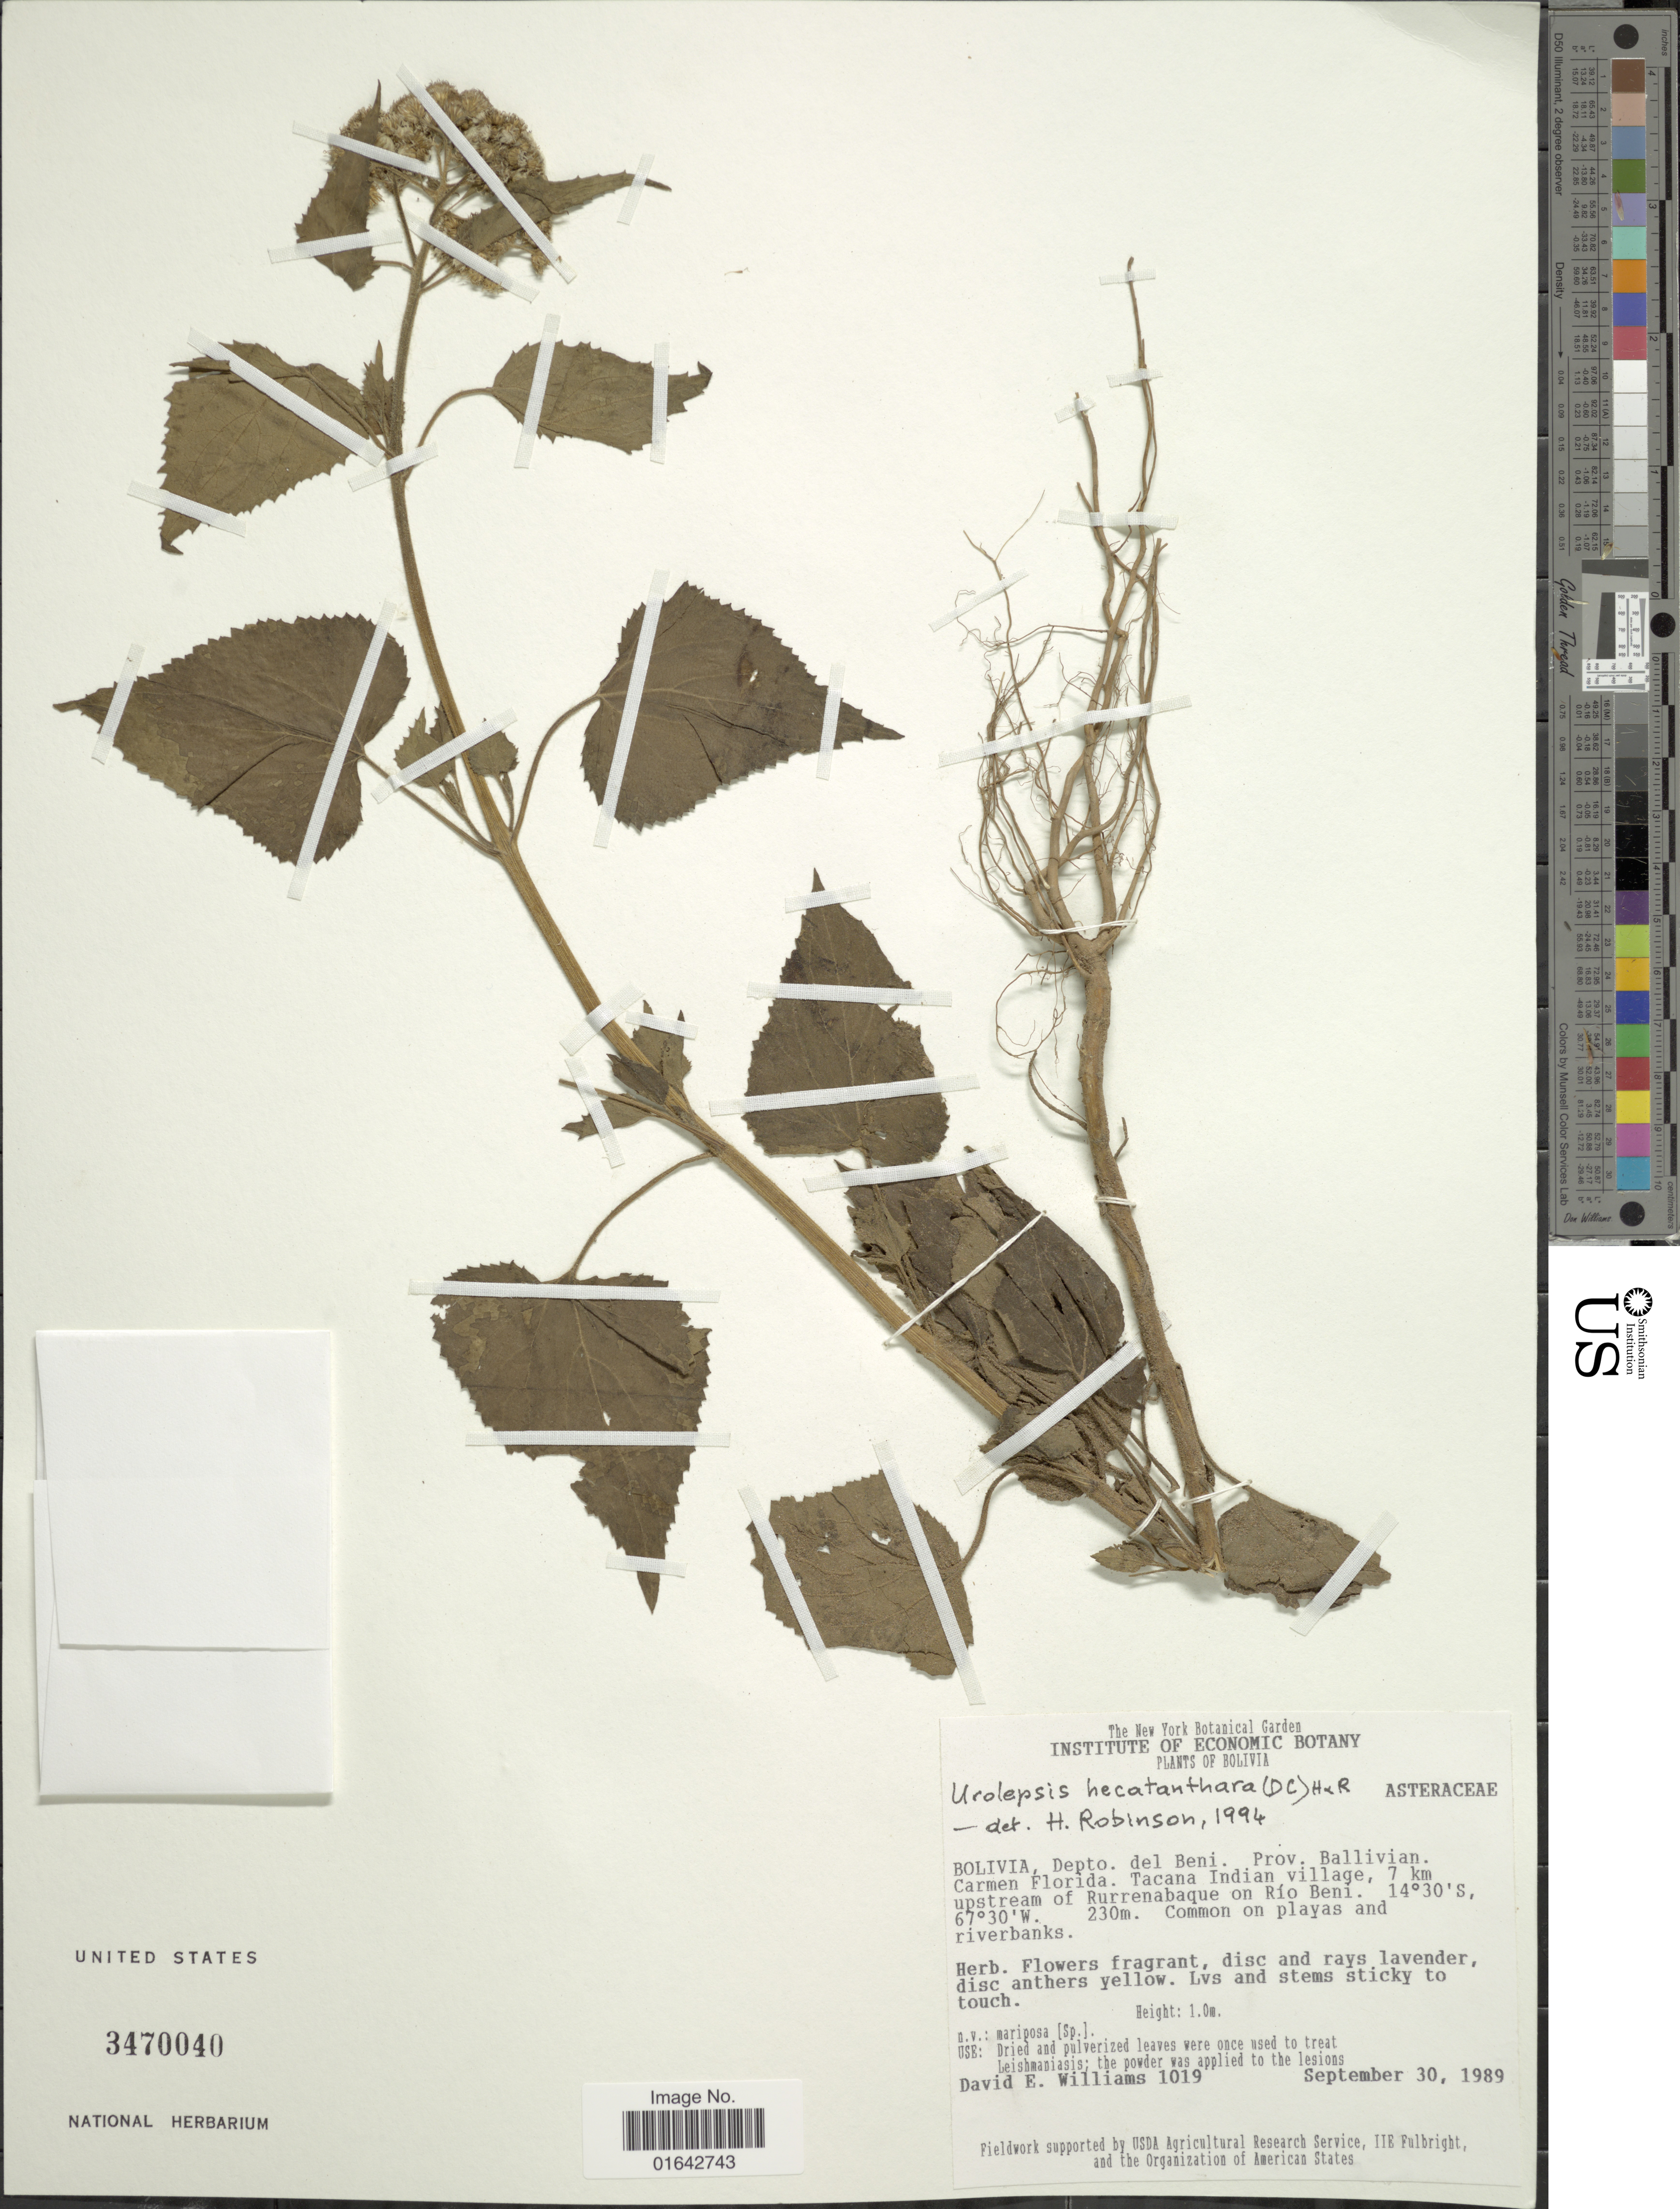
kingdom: Plantae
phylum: Tracheophyta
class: Magnoliopsida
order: Asterales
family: Asteraceae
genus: Urolepis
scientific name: Urolepis hecatantha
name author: (DC.) R.M. King & H. Rob.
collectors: D. E. Williams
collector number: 1019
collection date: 1989-09-30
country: Bolivia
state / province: Beni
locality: Bolivia, Depto. del Beni, Prov. Ballivian, Carmen Florida, Tacana Indian Village, 7 km upstream of Rurrenabaque on Rio Beni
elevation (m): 230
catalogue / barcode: US 3470040